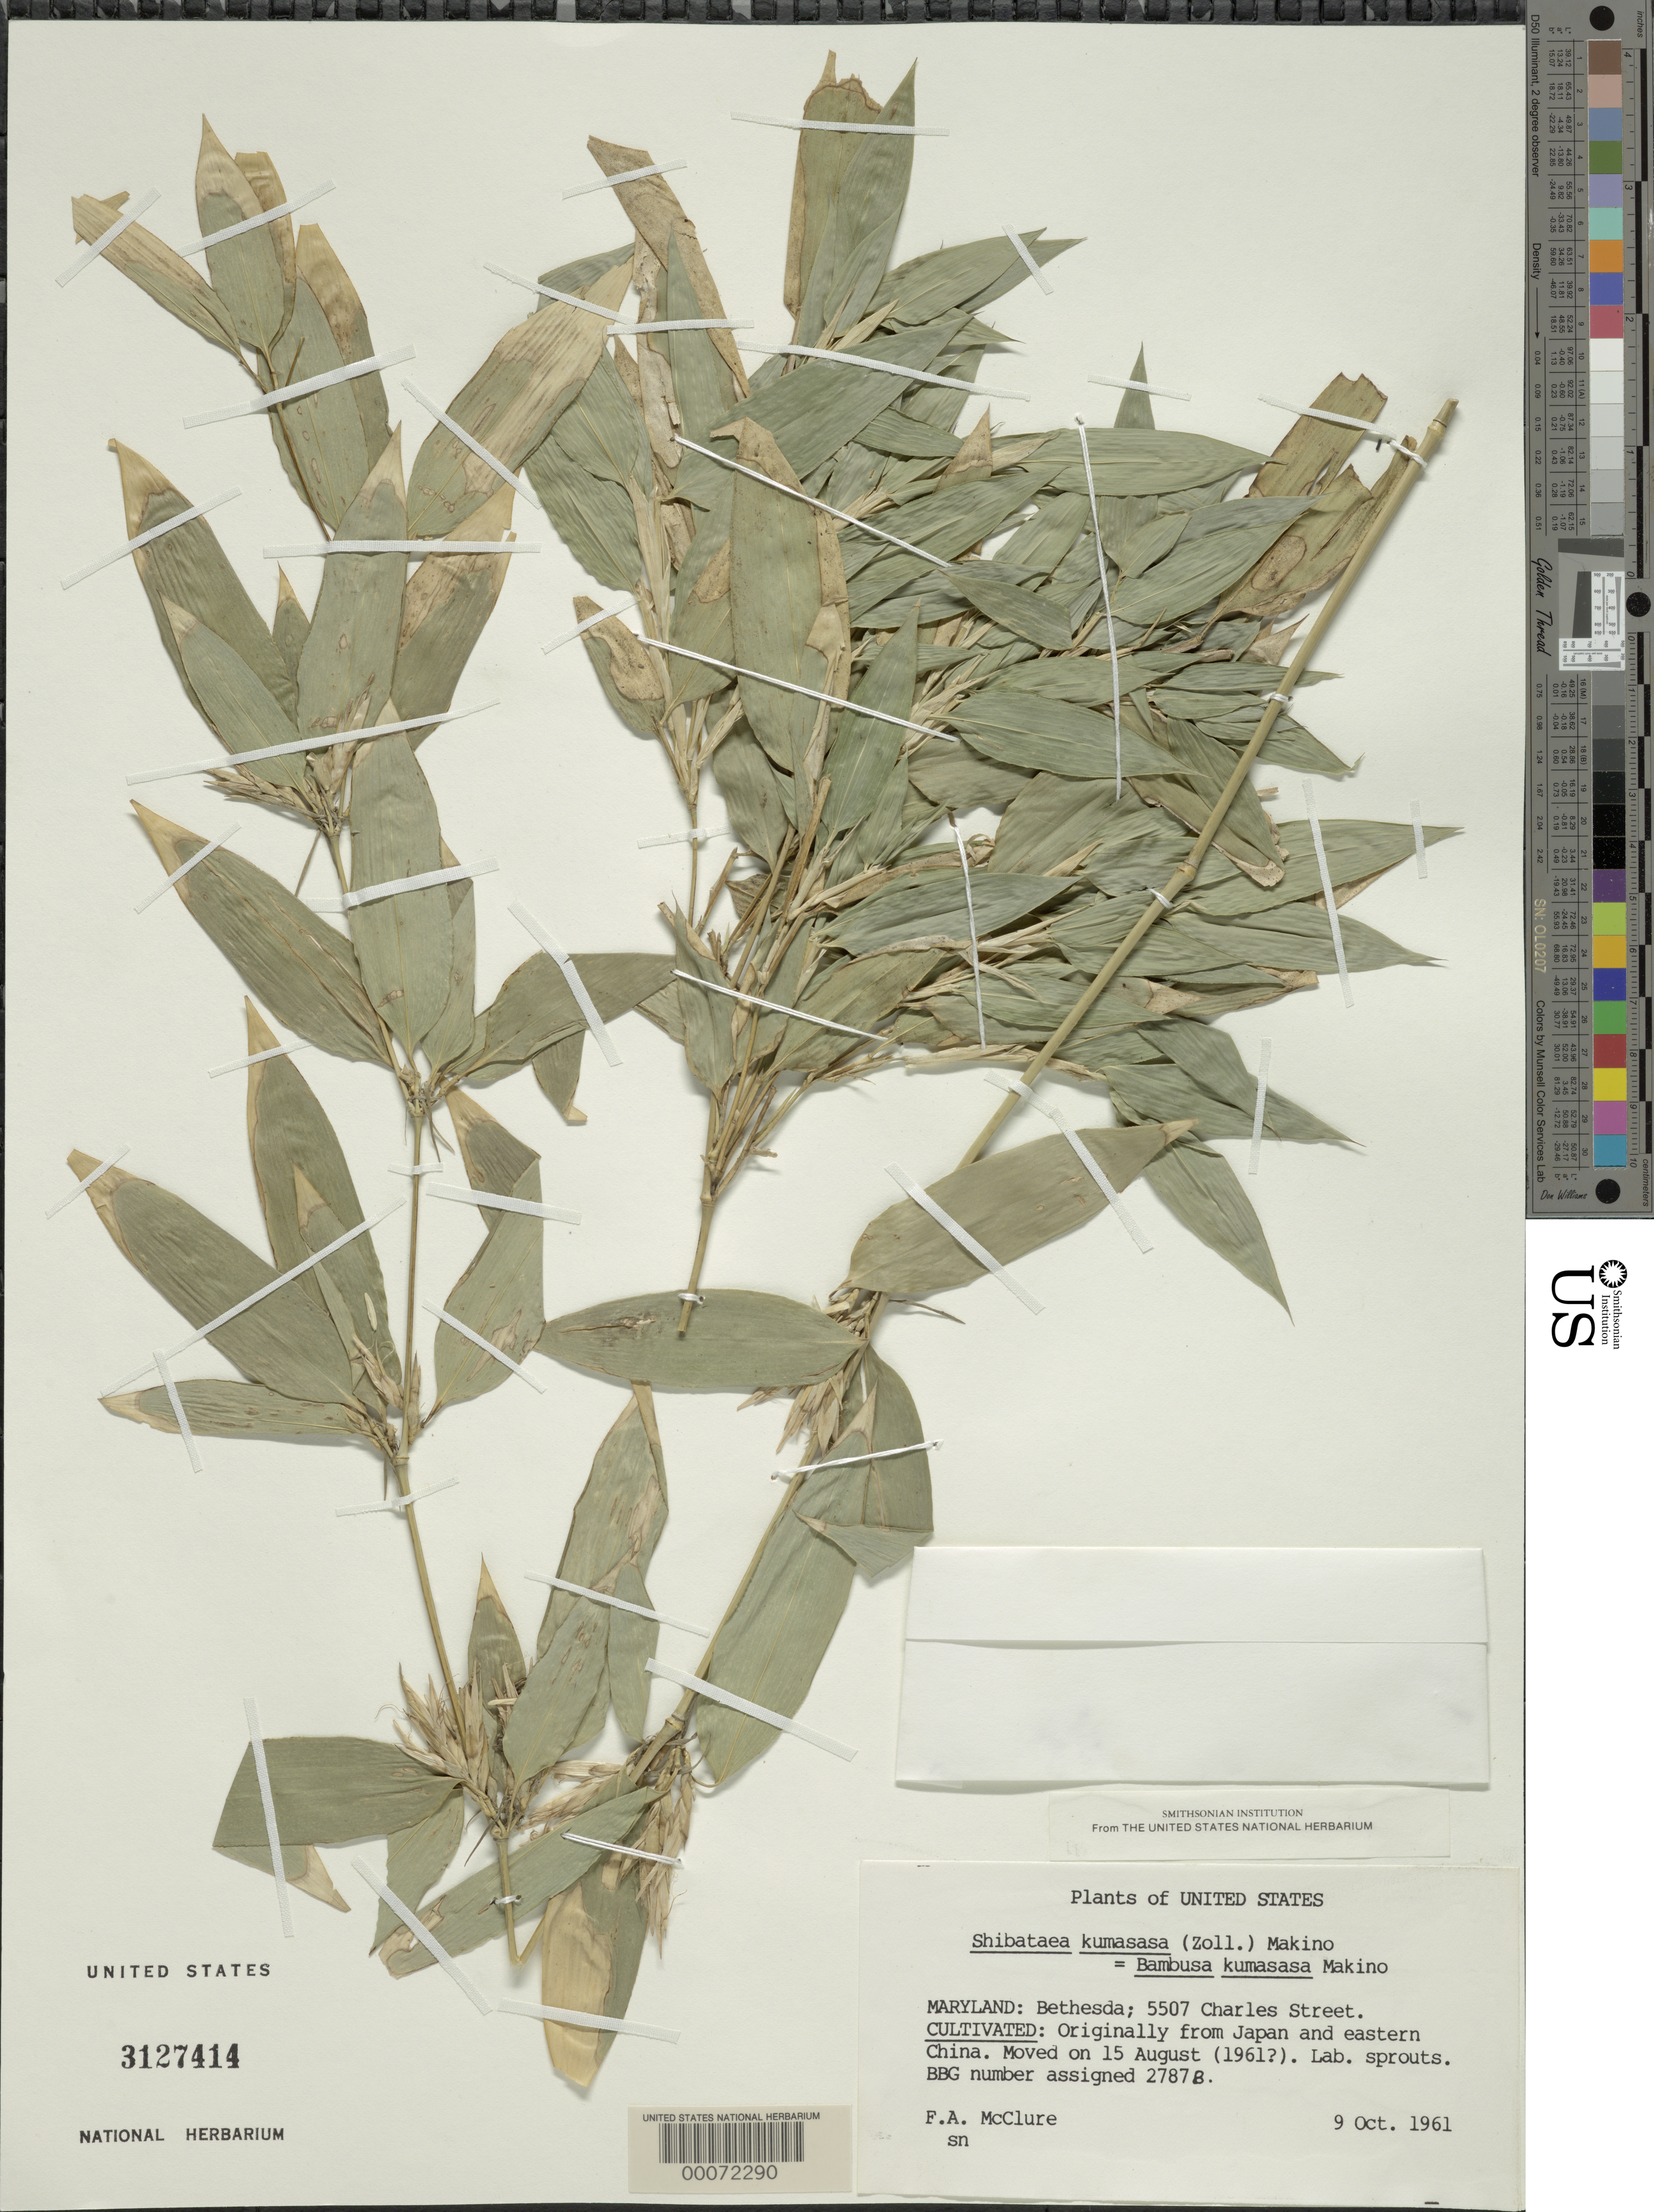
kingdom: Plantae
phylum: Tracheophyta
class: Liliopsida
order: Poales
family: Poaceae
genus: Bambusa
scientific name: Bambusa kumasasa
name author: Zoll.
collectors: F. A. McClure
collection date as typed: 09 Oct 1961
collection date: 1961-10-09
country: United States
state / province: Maryland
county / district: Montgomery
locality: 5507 Charles Street, Bethesda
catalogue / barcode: US 3127414